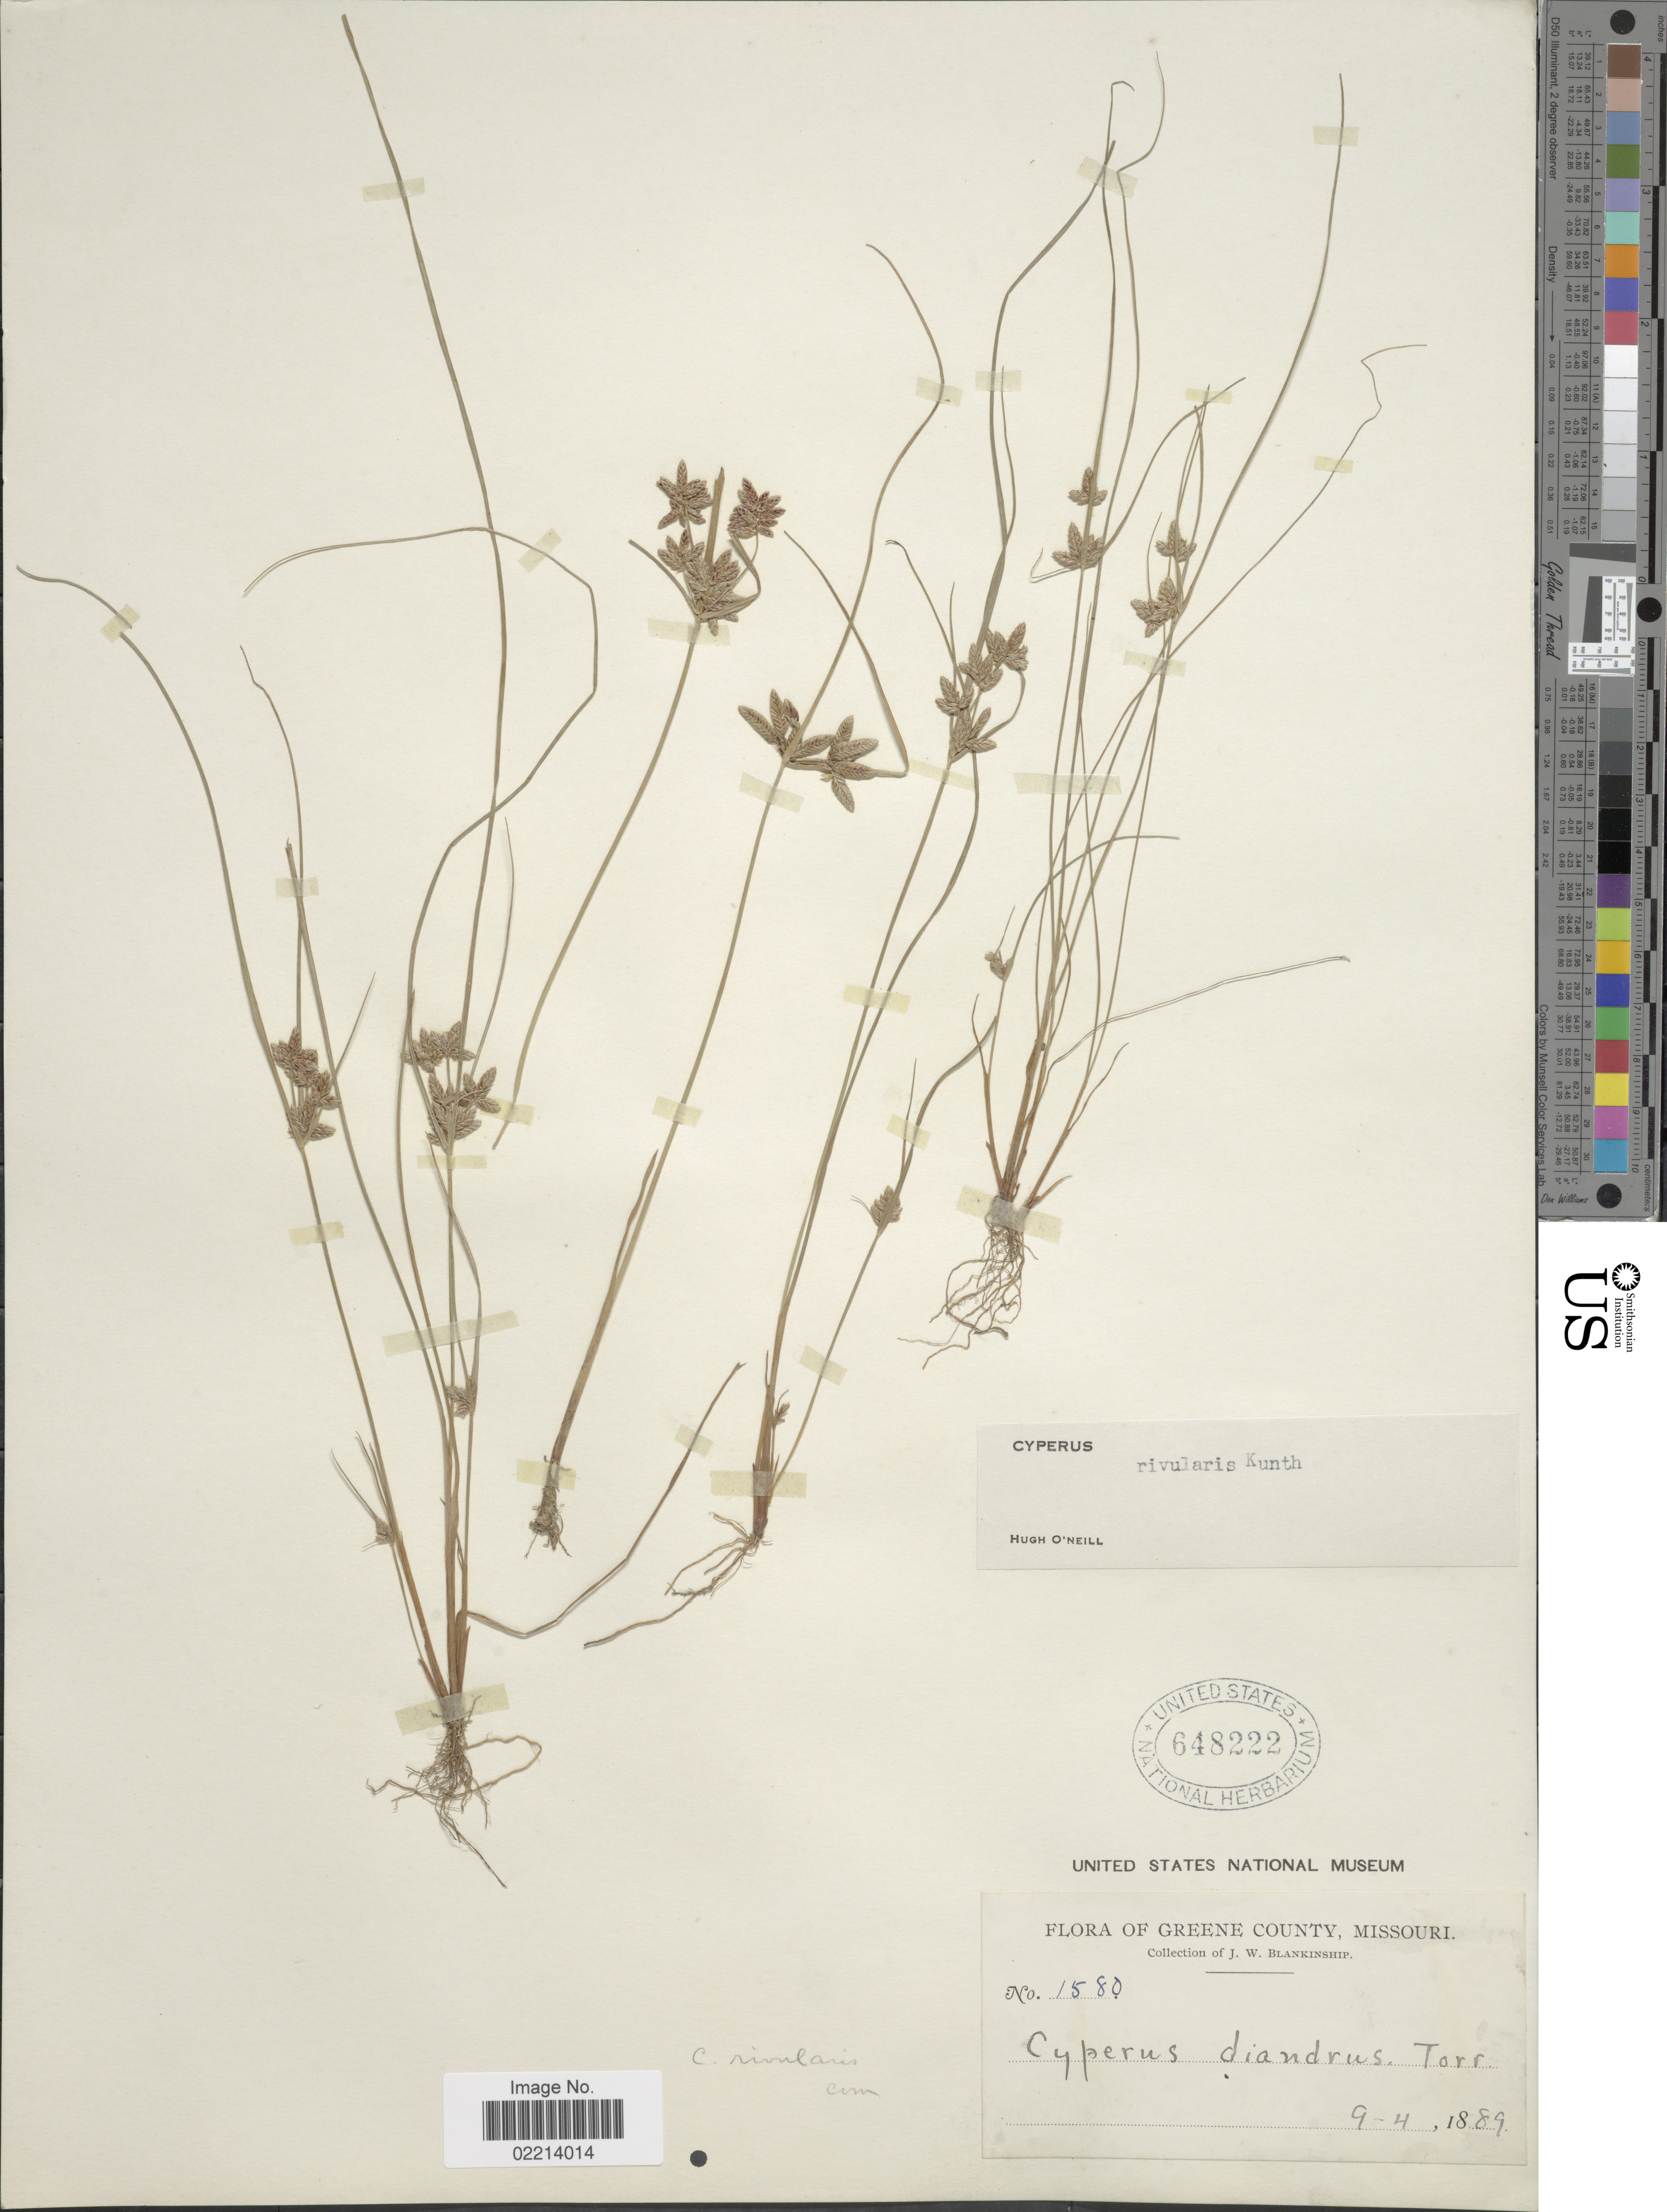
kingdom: Plantae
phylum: Tracheophyta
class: Liliopsida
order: Poales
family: Cyperaceae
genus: Cyperus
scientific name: Cyperus bipartitus Torr.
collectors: J. W. Blankinship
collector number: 1580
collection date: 1889-09-04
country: United States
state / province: Missouri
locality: Greene County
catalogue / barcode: US 648222